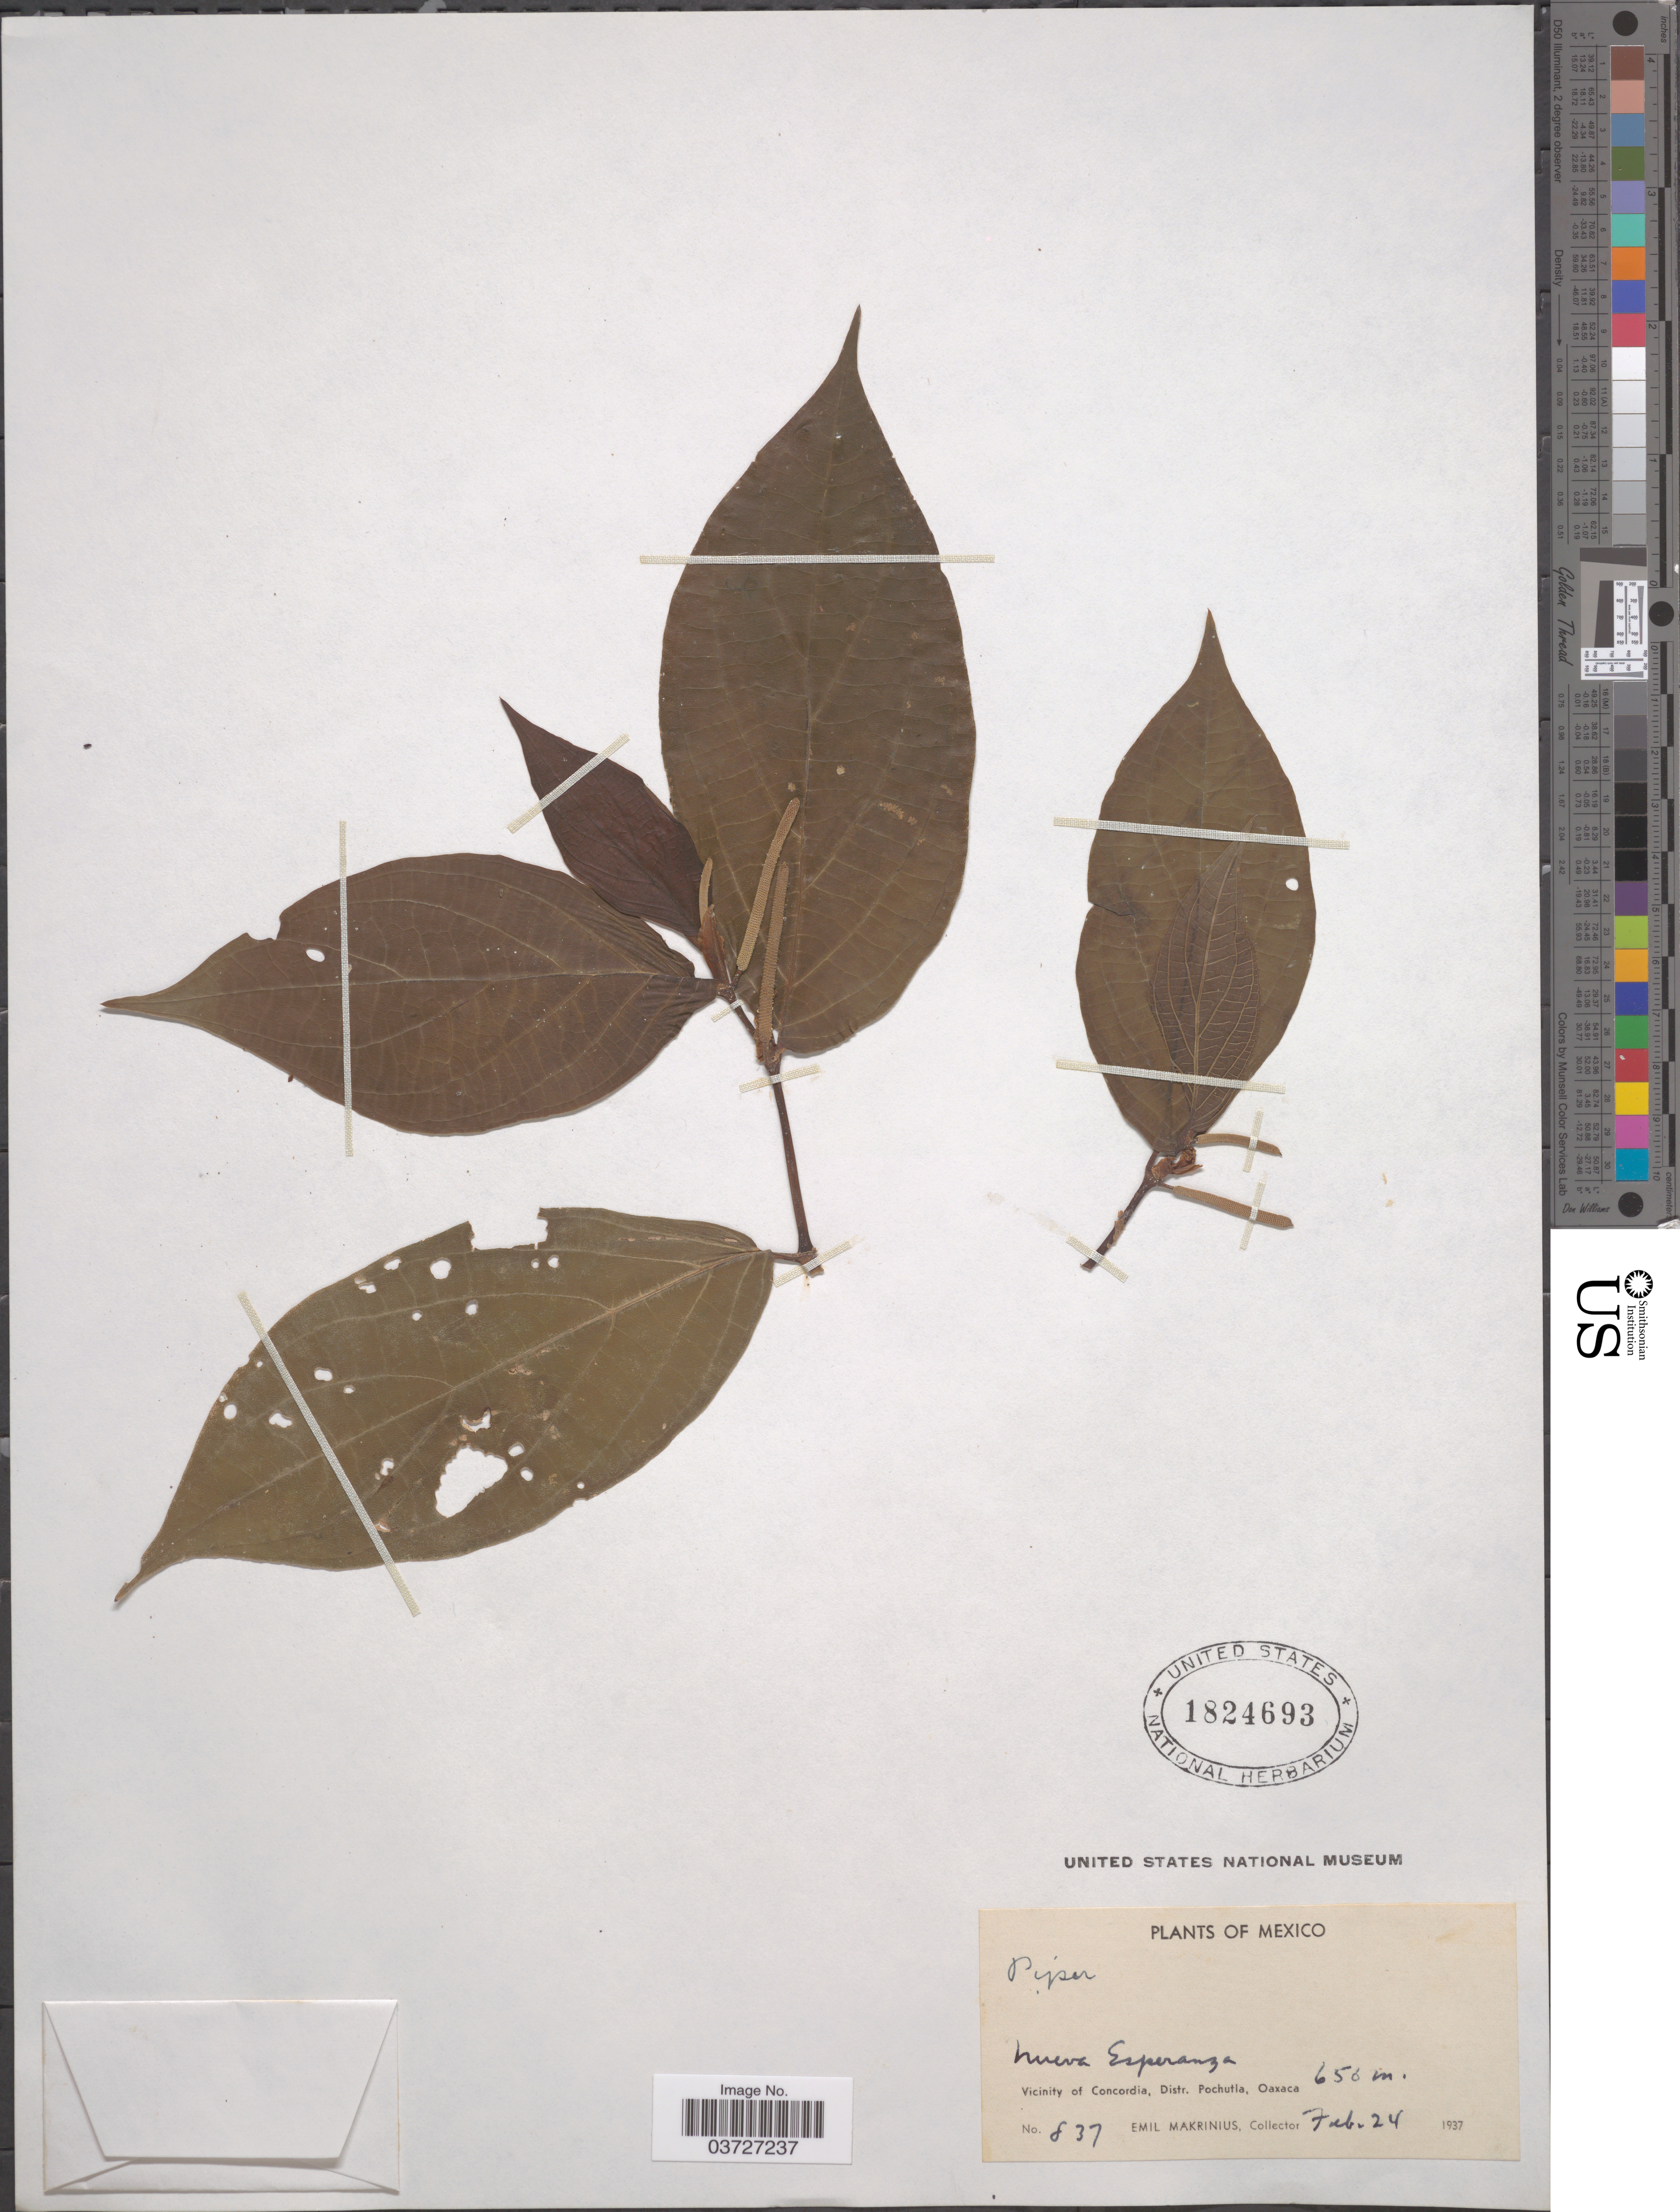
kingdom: Plantae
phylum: Tracheophyta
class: Magnoliopsida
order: Piperales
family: Piperaceae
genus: Piper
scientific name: Piper sp.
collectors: E. Makrinius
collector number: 837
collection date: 1937-02-24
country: Mexico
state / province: Oaxaca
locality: Vicinity of Concordia, Distr. Pochutla.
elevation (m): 656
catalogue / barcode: US 1824693